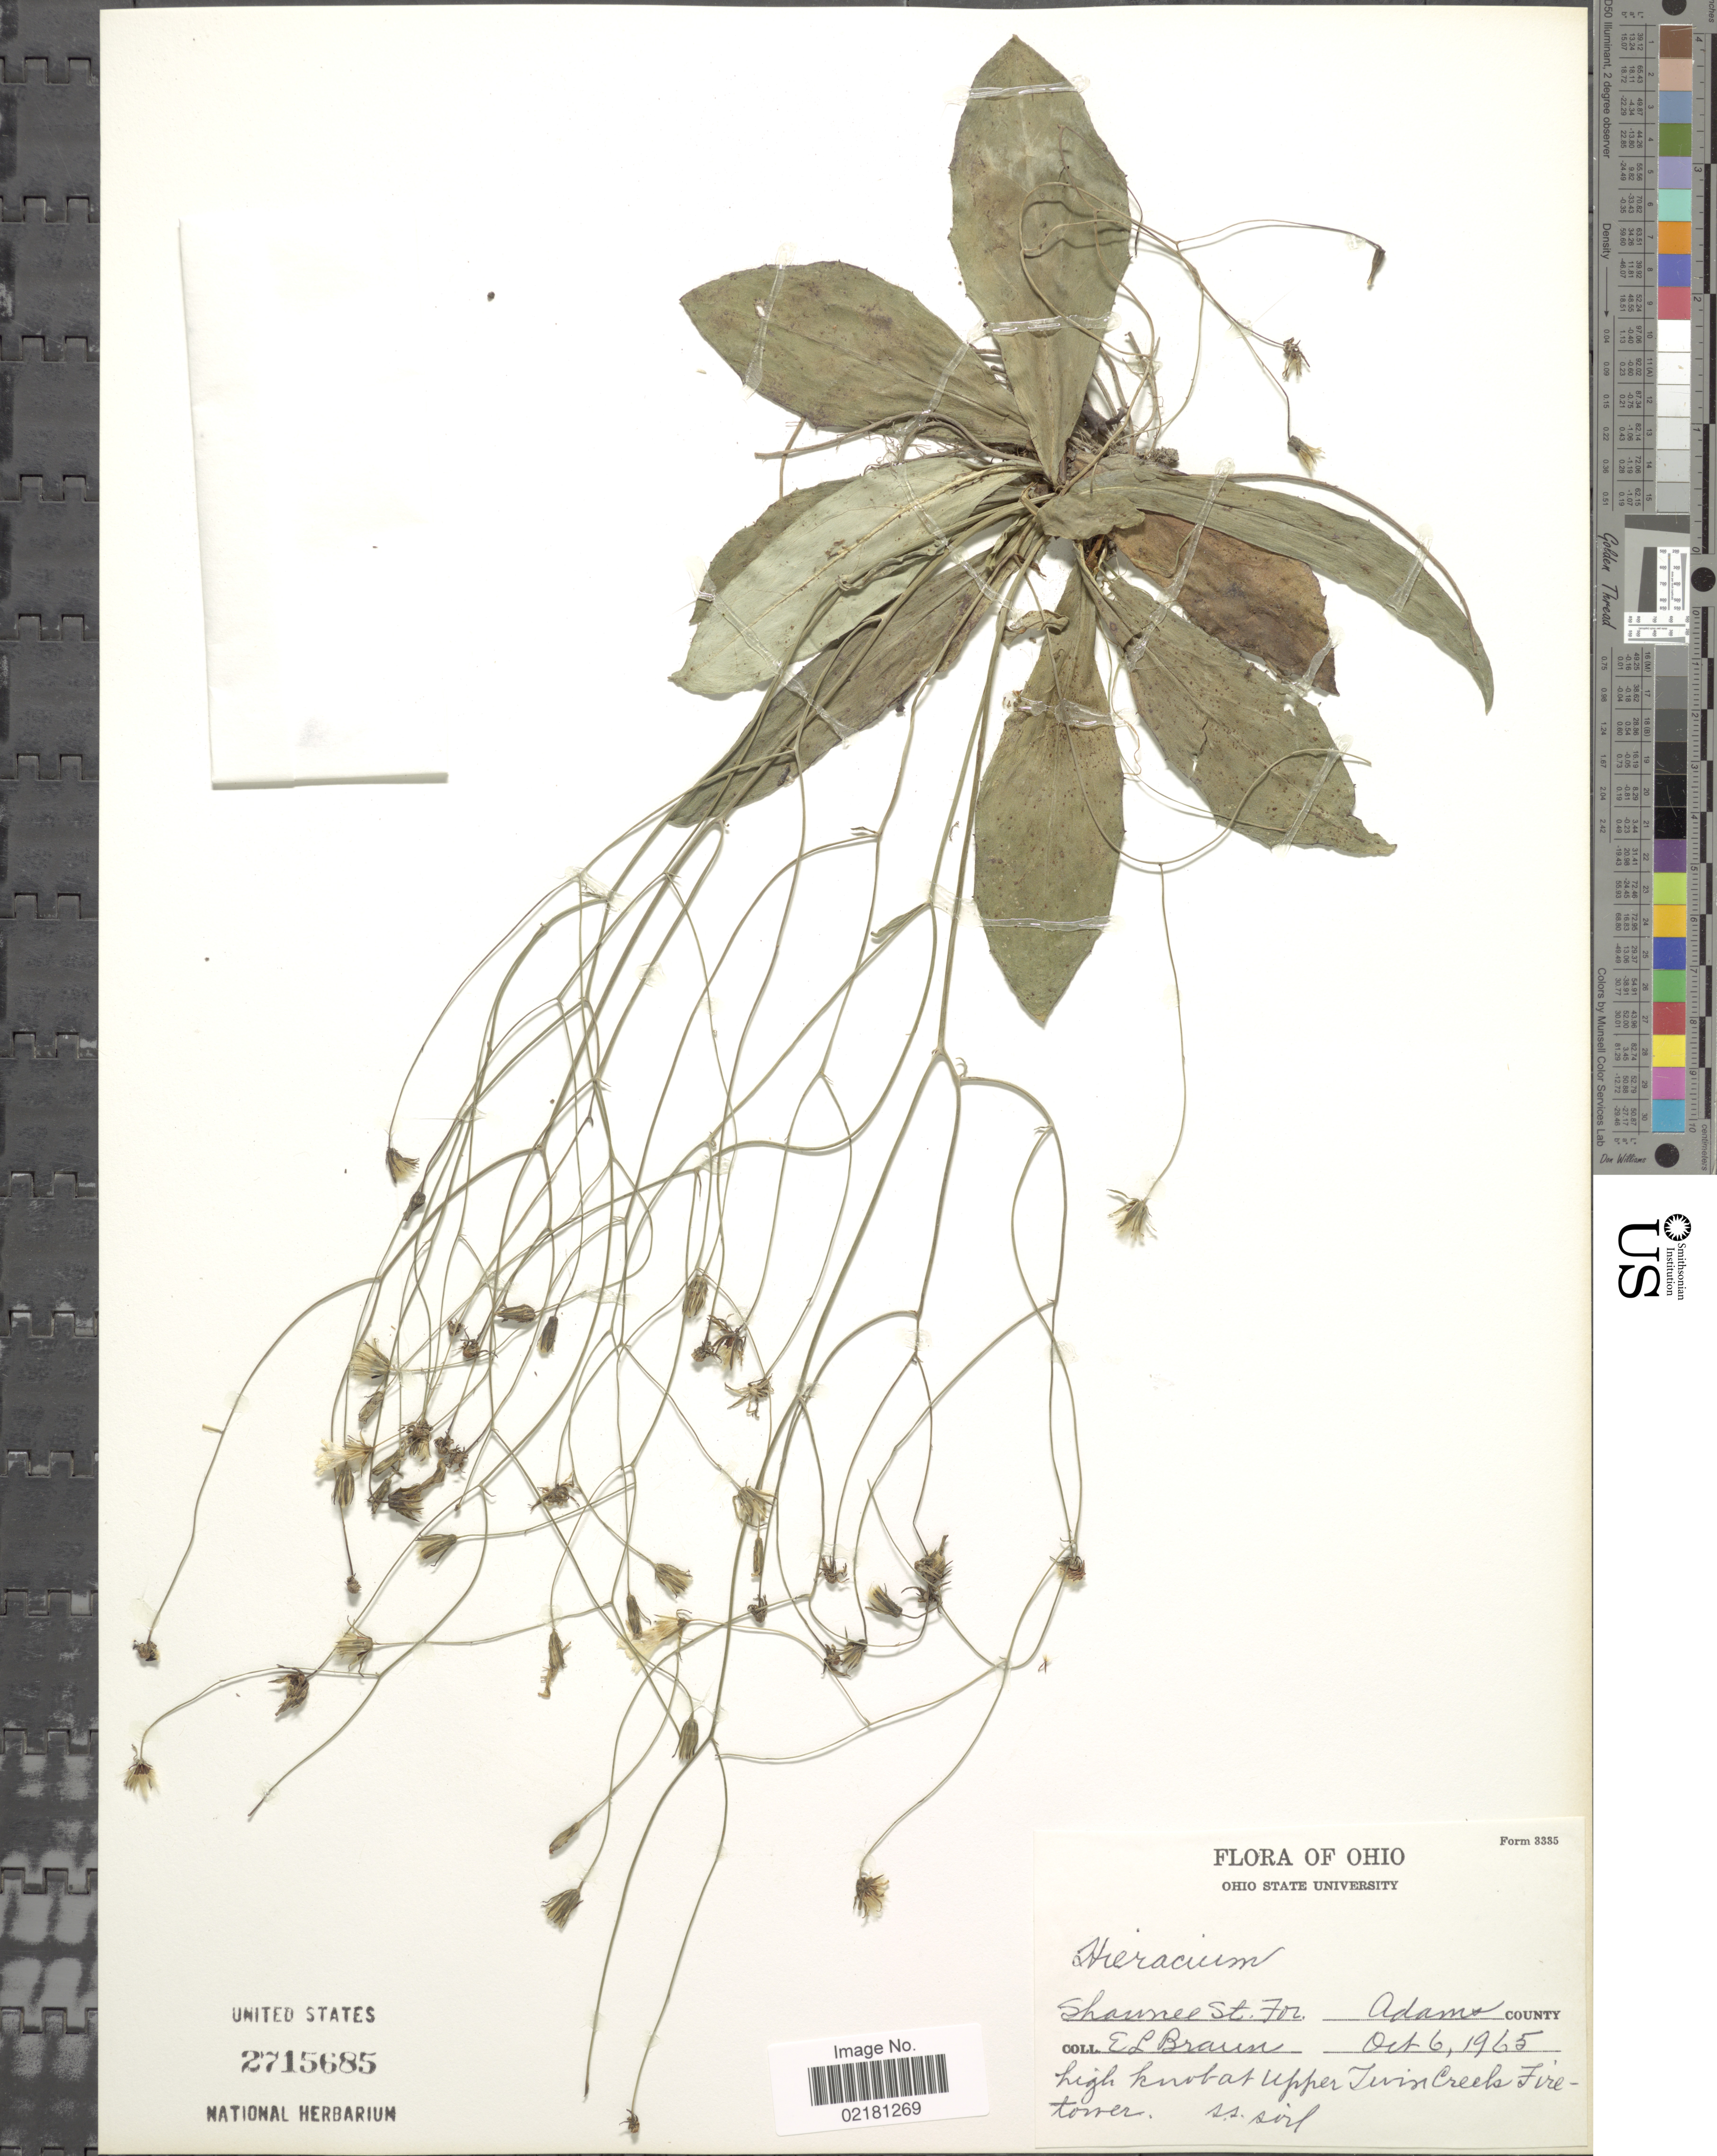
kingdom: Plantae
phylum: Tracheophyta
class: Magnoliopsida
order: Asterales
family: Asteraceae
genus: Hieracium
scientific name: Hieracium repandulare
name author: Druce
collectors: E. L. Braun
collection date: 1965-10-06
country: United States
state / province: Ohio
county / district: Adams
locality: Shawnee St. For., high knob at Upper Twist Creek Fire Tower.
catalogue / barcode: US 2715685